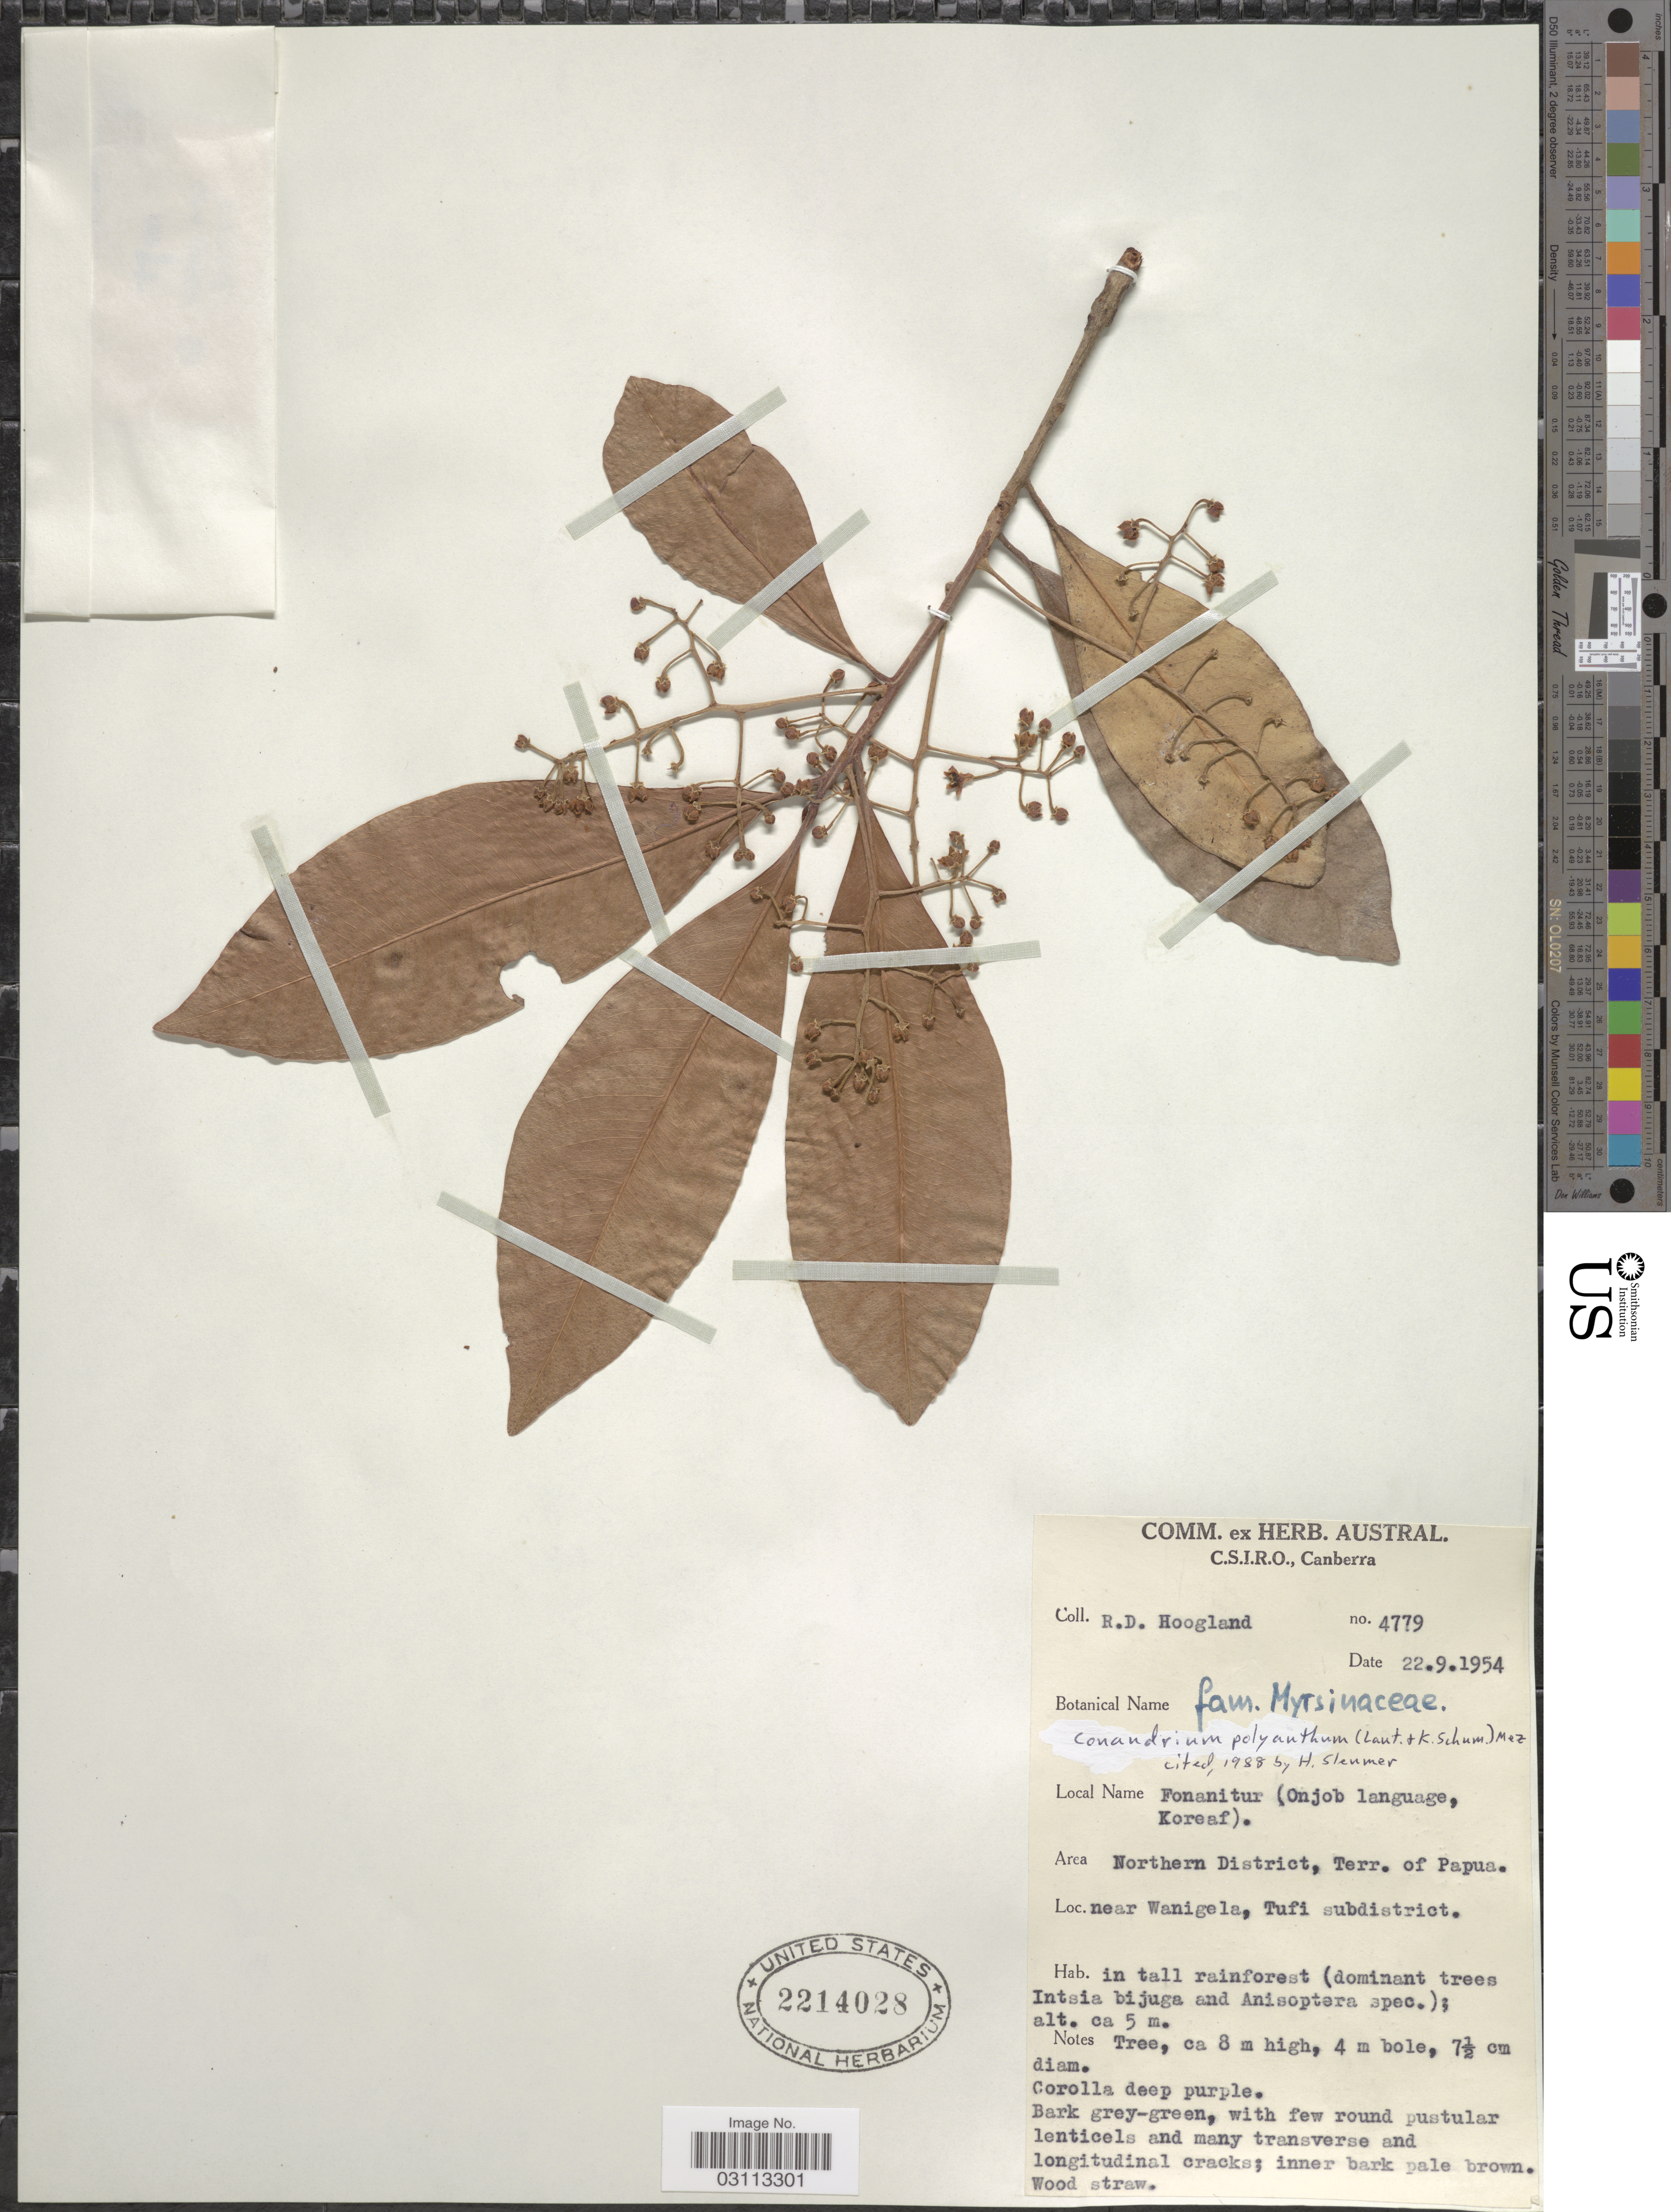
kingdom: Plantae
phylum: Tracheophyta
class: Magnoliopsida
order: Ericales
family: Primulaceae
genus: Conandrium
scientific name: Conandrium polyanthum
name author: (Lauterb. & K. Schum.) Mez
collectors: R. D. Hoogland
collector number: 4779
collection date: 1954-09-22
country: Papua New Guinea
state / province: Northern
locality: Area Northern District, Terr. of Papua. Near Wanigela, Tufi subdistrict.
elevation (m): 5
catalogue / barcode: US 2214028